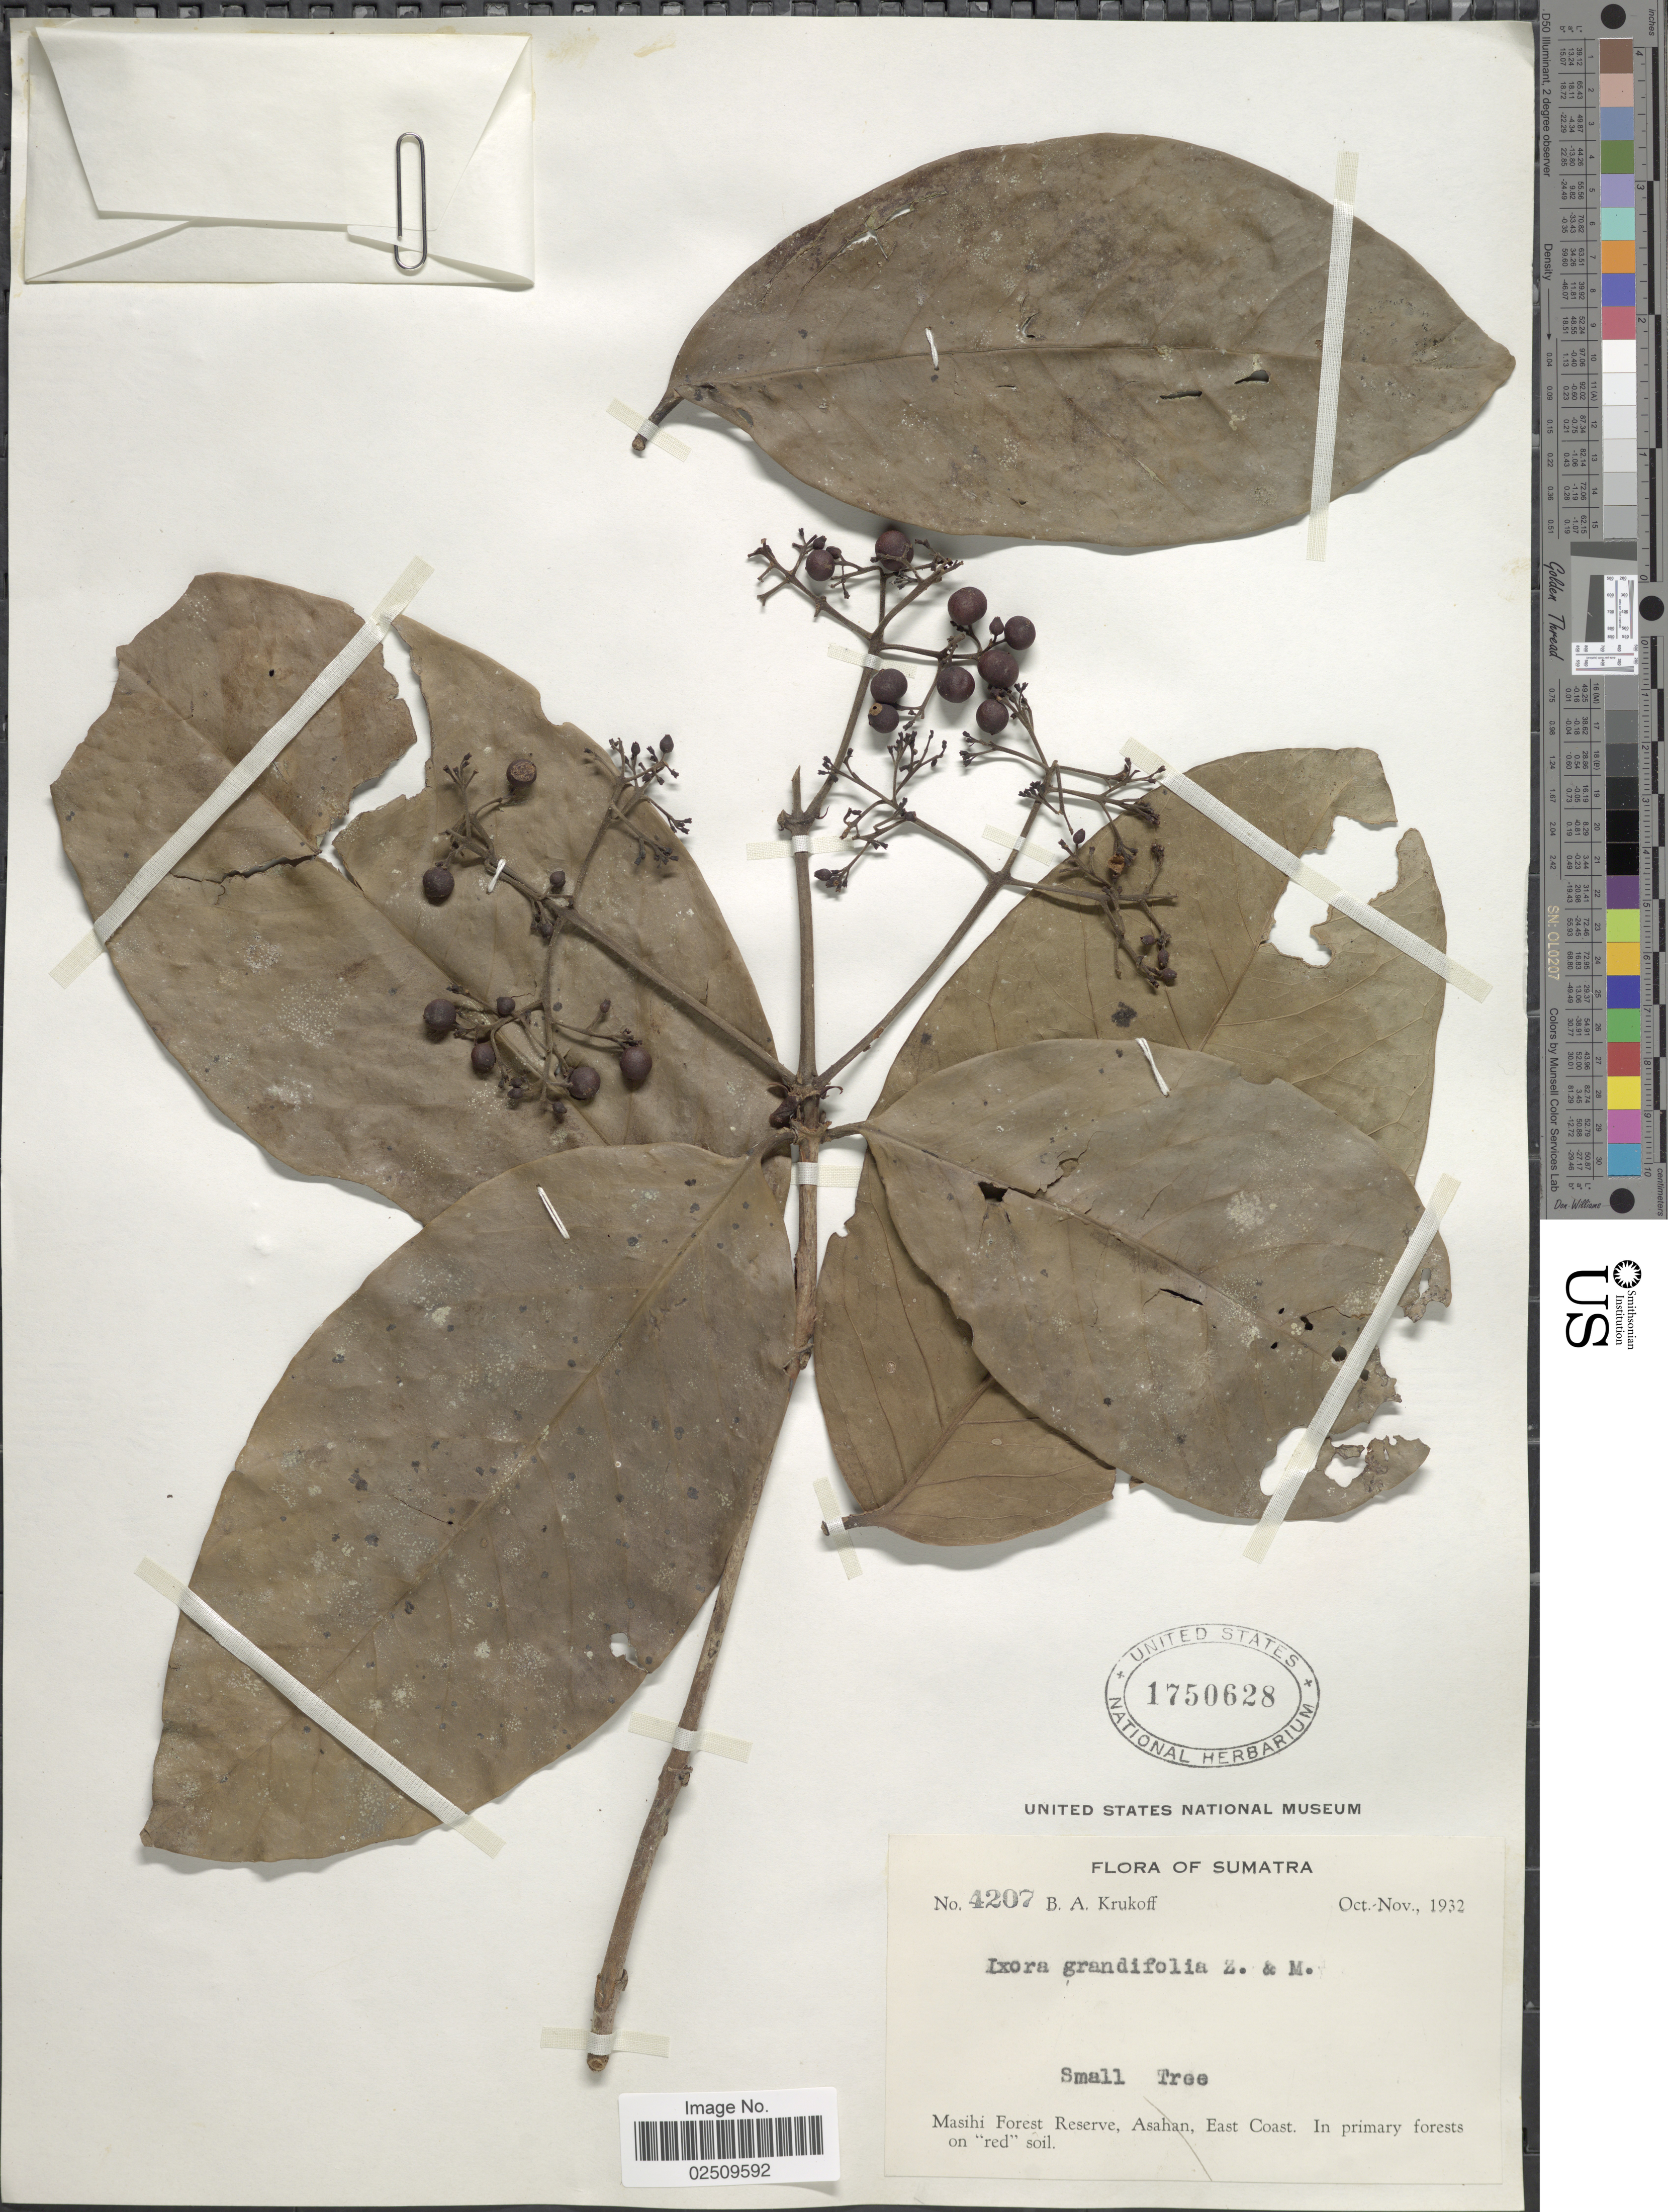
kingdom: Plantae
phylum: Tracheophyta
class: Magnoliopsida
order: Gentianales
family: Rubiaceae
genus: Ixora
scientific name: Ixora grandifolia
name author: (Blume) Zoll. & Moritzi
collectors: B. A. Krukoff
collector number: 4207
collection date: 1932-10/1932-11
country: Indonesia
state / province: Sumatra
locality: Masihi Forest Reserve, Asahan, East Coast. In primary forests on 'red' soil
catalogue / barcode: US 1750628